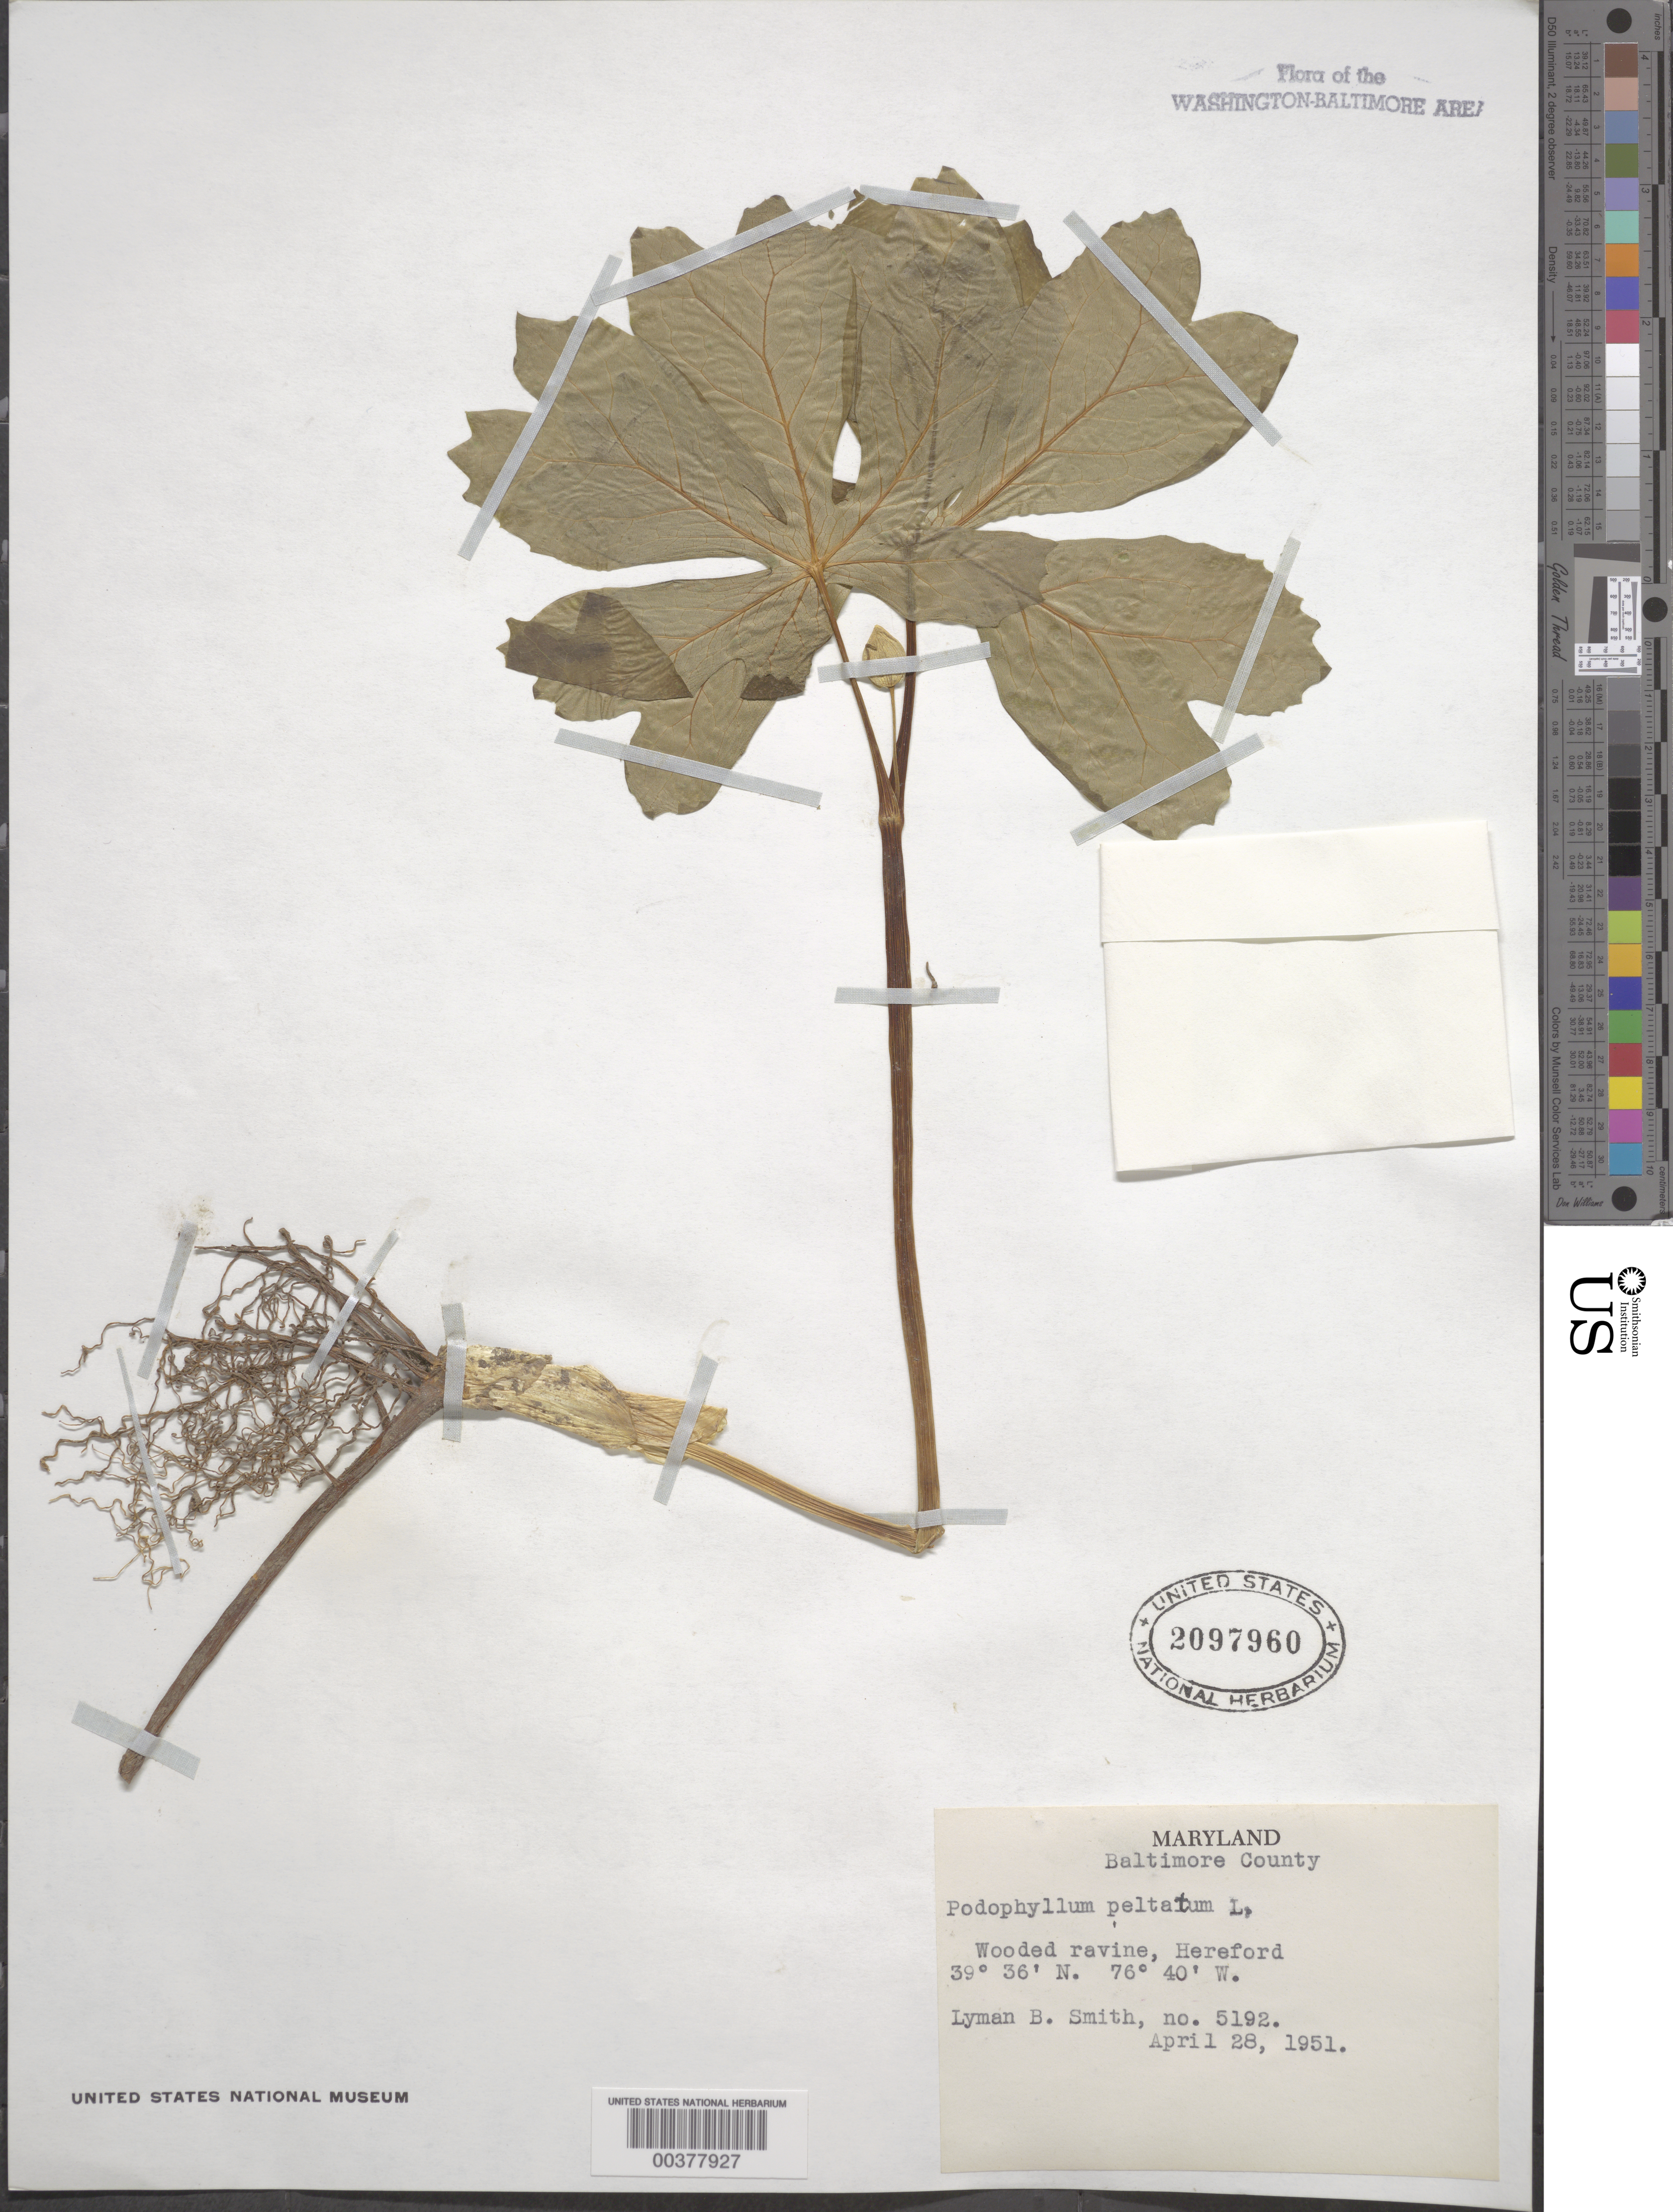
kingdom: Plantae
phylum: Tracheophyta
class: Magnoliopsida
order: Ranunculales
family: Berberidaceae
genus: Podophyllum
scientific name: Podophyllum peltatum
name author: L.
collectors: L. Smith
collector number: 5192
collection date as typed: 28 Apr 1951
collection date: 1951-04-28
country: United States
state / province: Maryland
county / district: Baltimore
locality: Hereford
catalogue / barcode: US 2097960